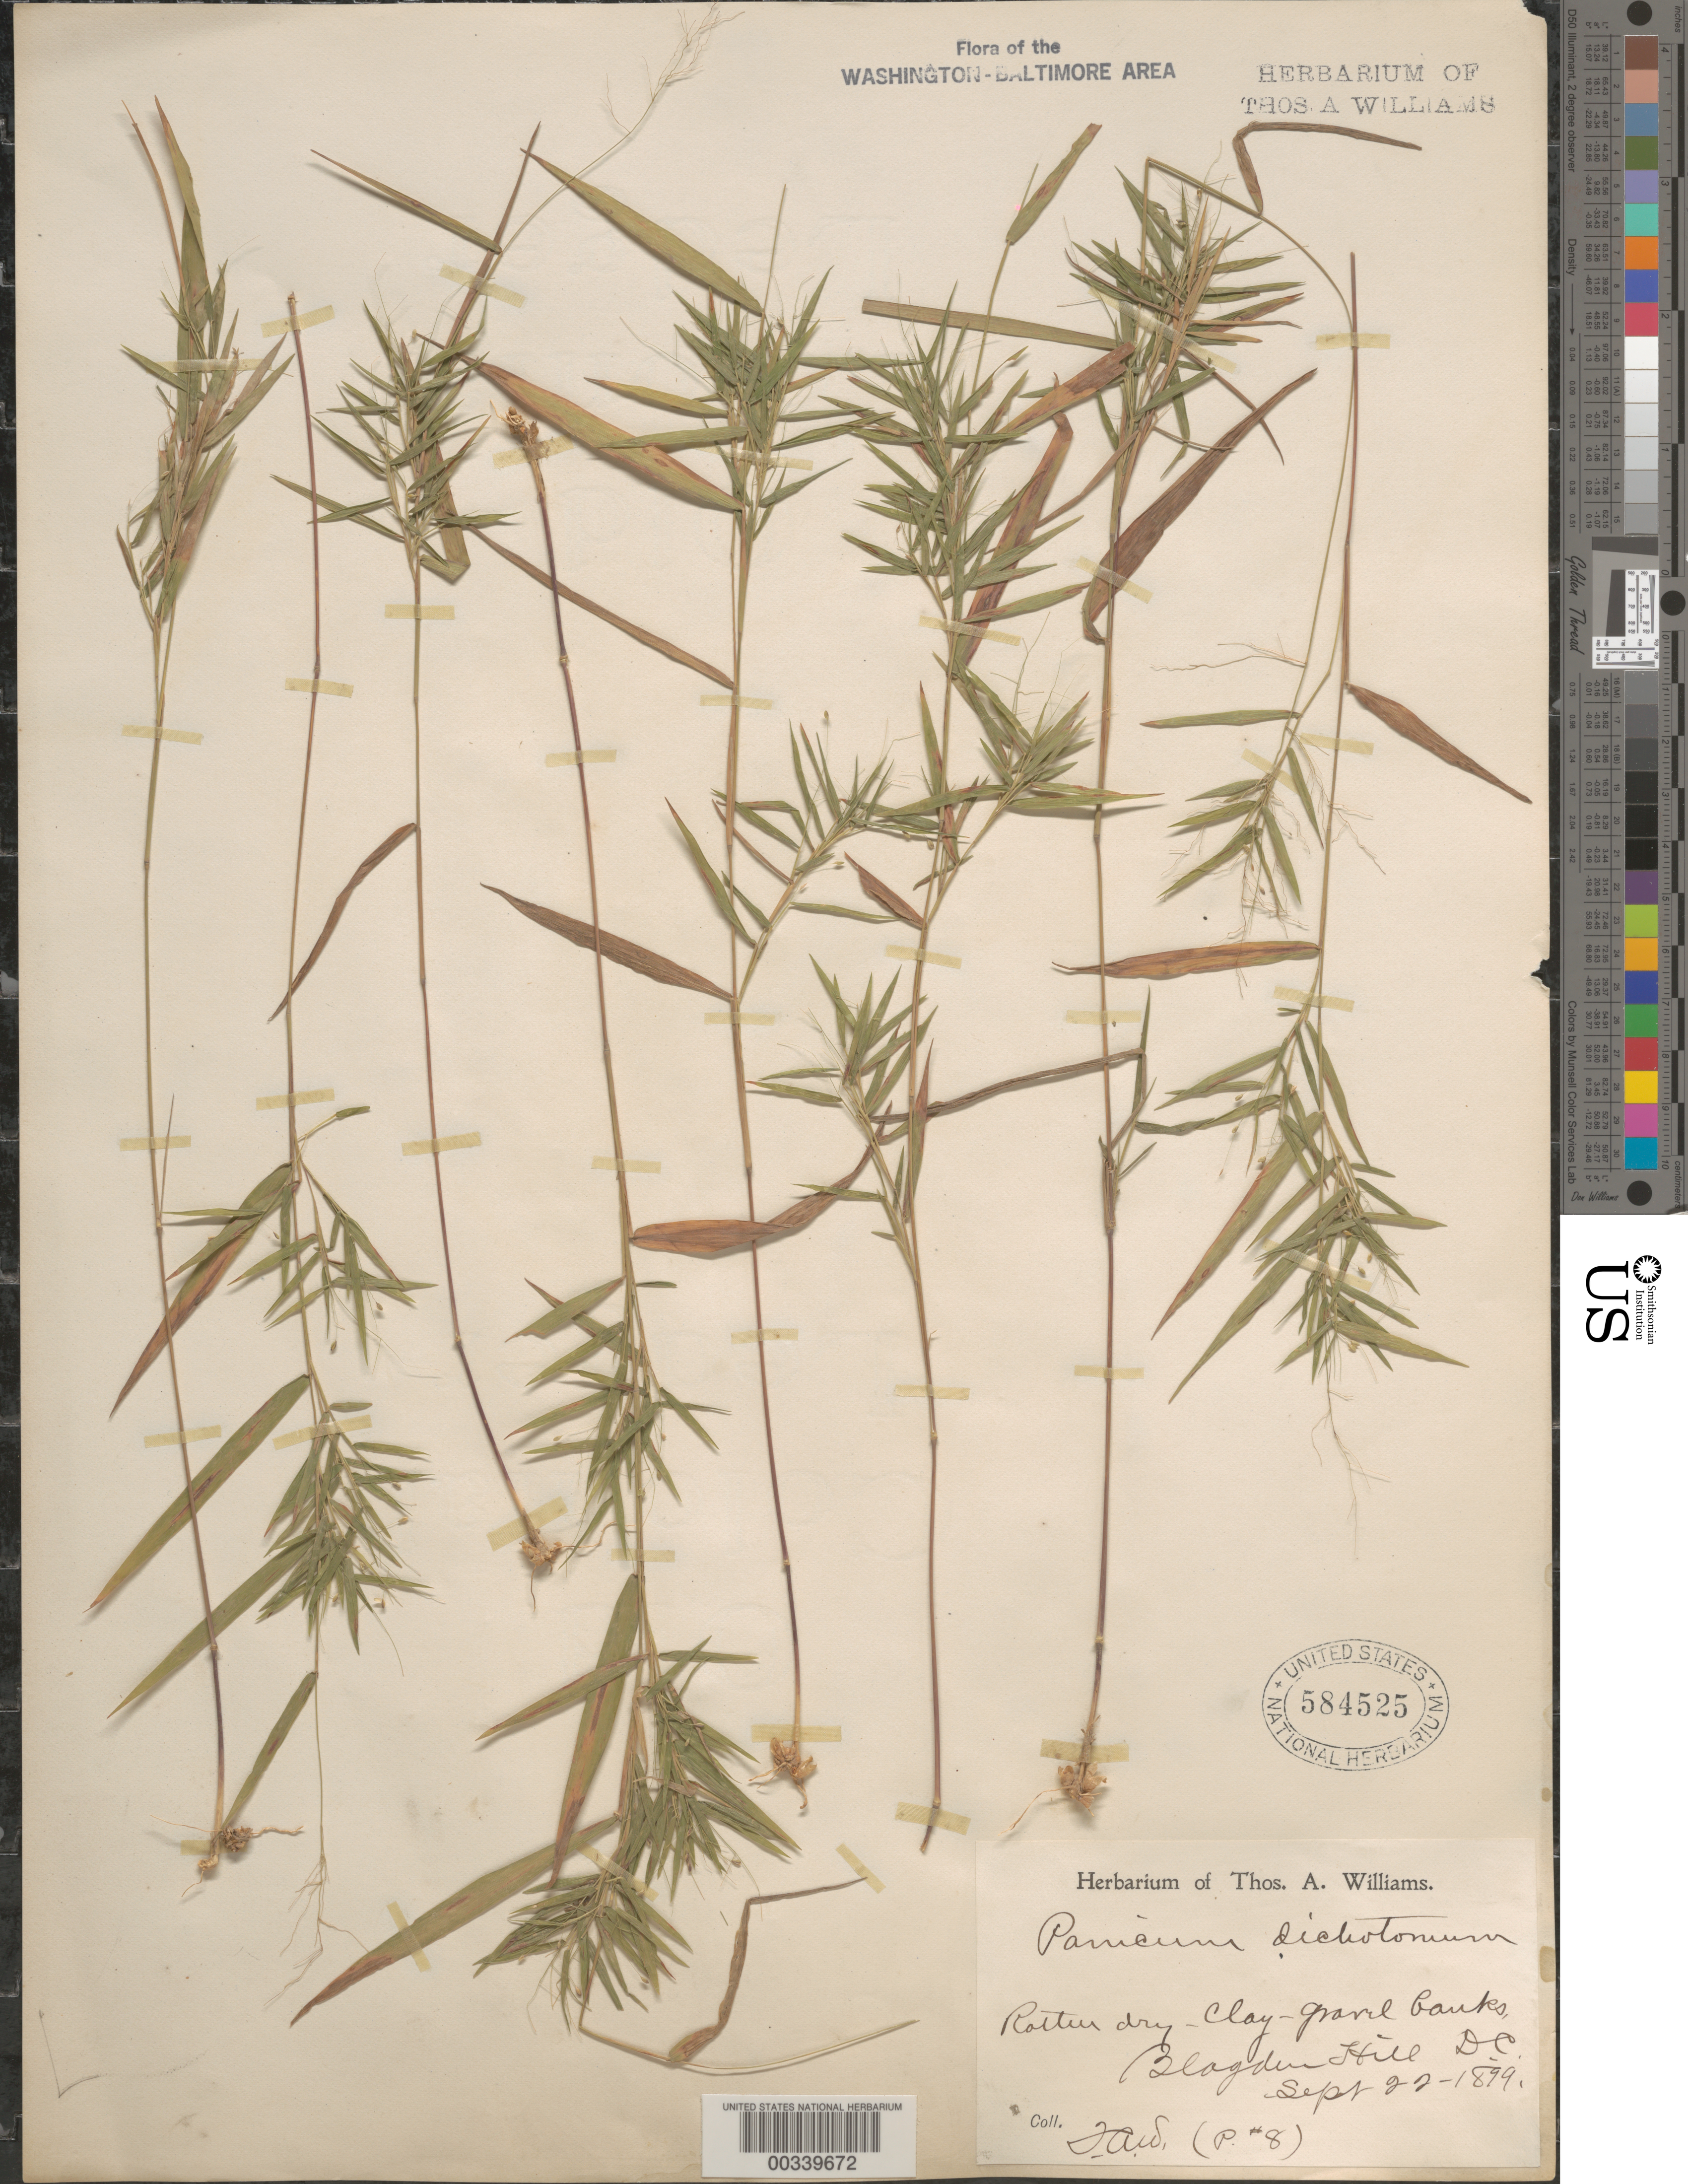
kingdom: Plantae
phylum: Tracheophyta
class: Liliopsida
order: Poales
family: Poaceae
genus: Dichanthelium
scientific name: Dichanthelium dichotomum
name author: (L.) Gould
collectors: T. A. Williams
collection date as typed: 22 Sep 1899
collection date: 1899-09-22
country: United States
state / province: District of Columbia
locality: Blagden Hill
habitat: Dry clay gravel banks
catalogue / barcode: US 584525